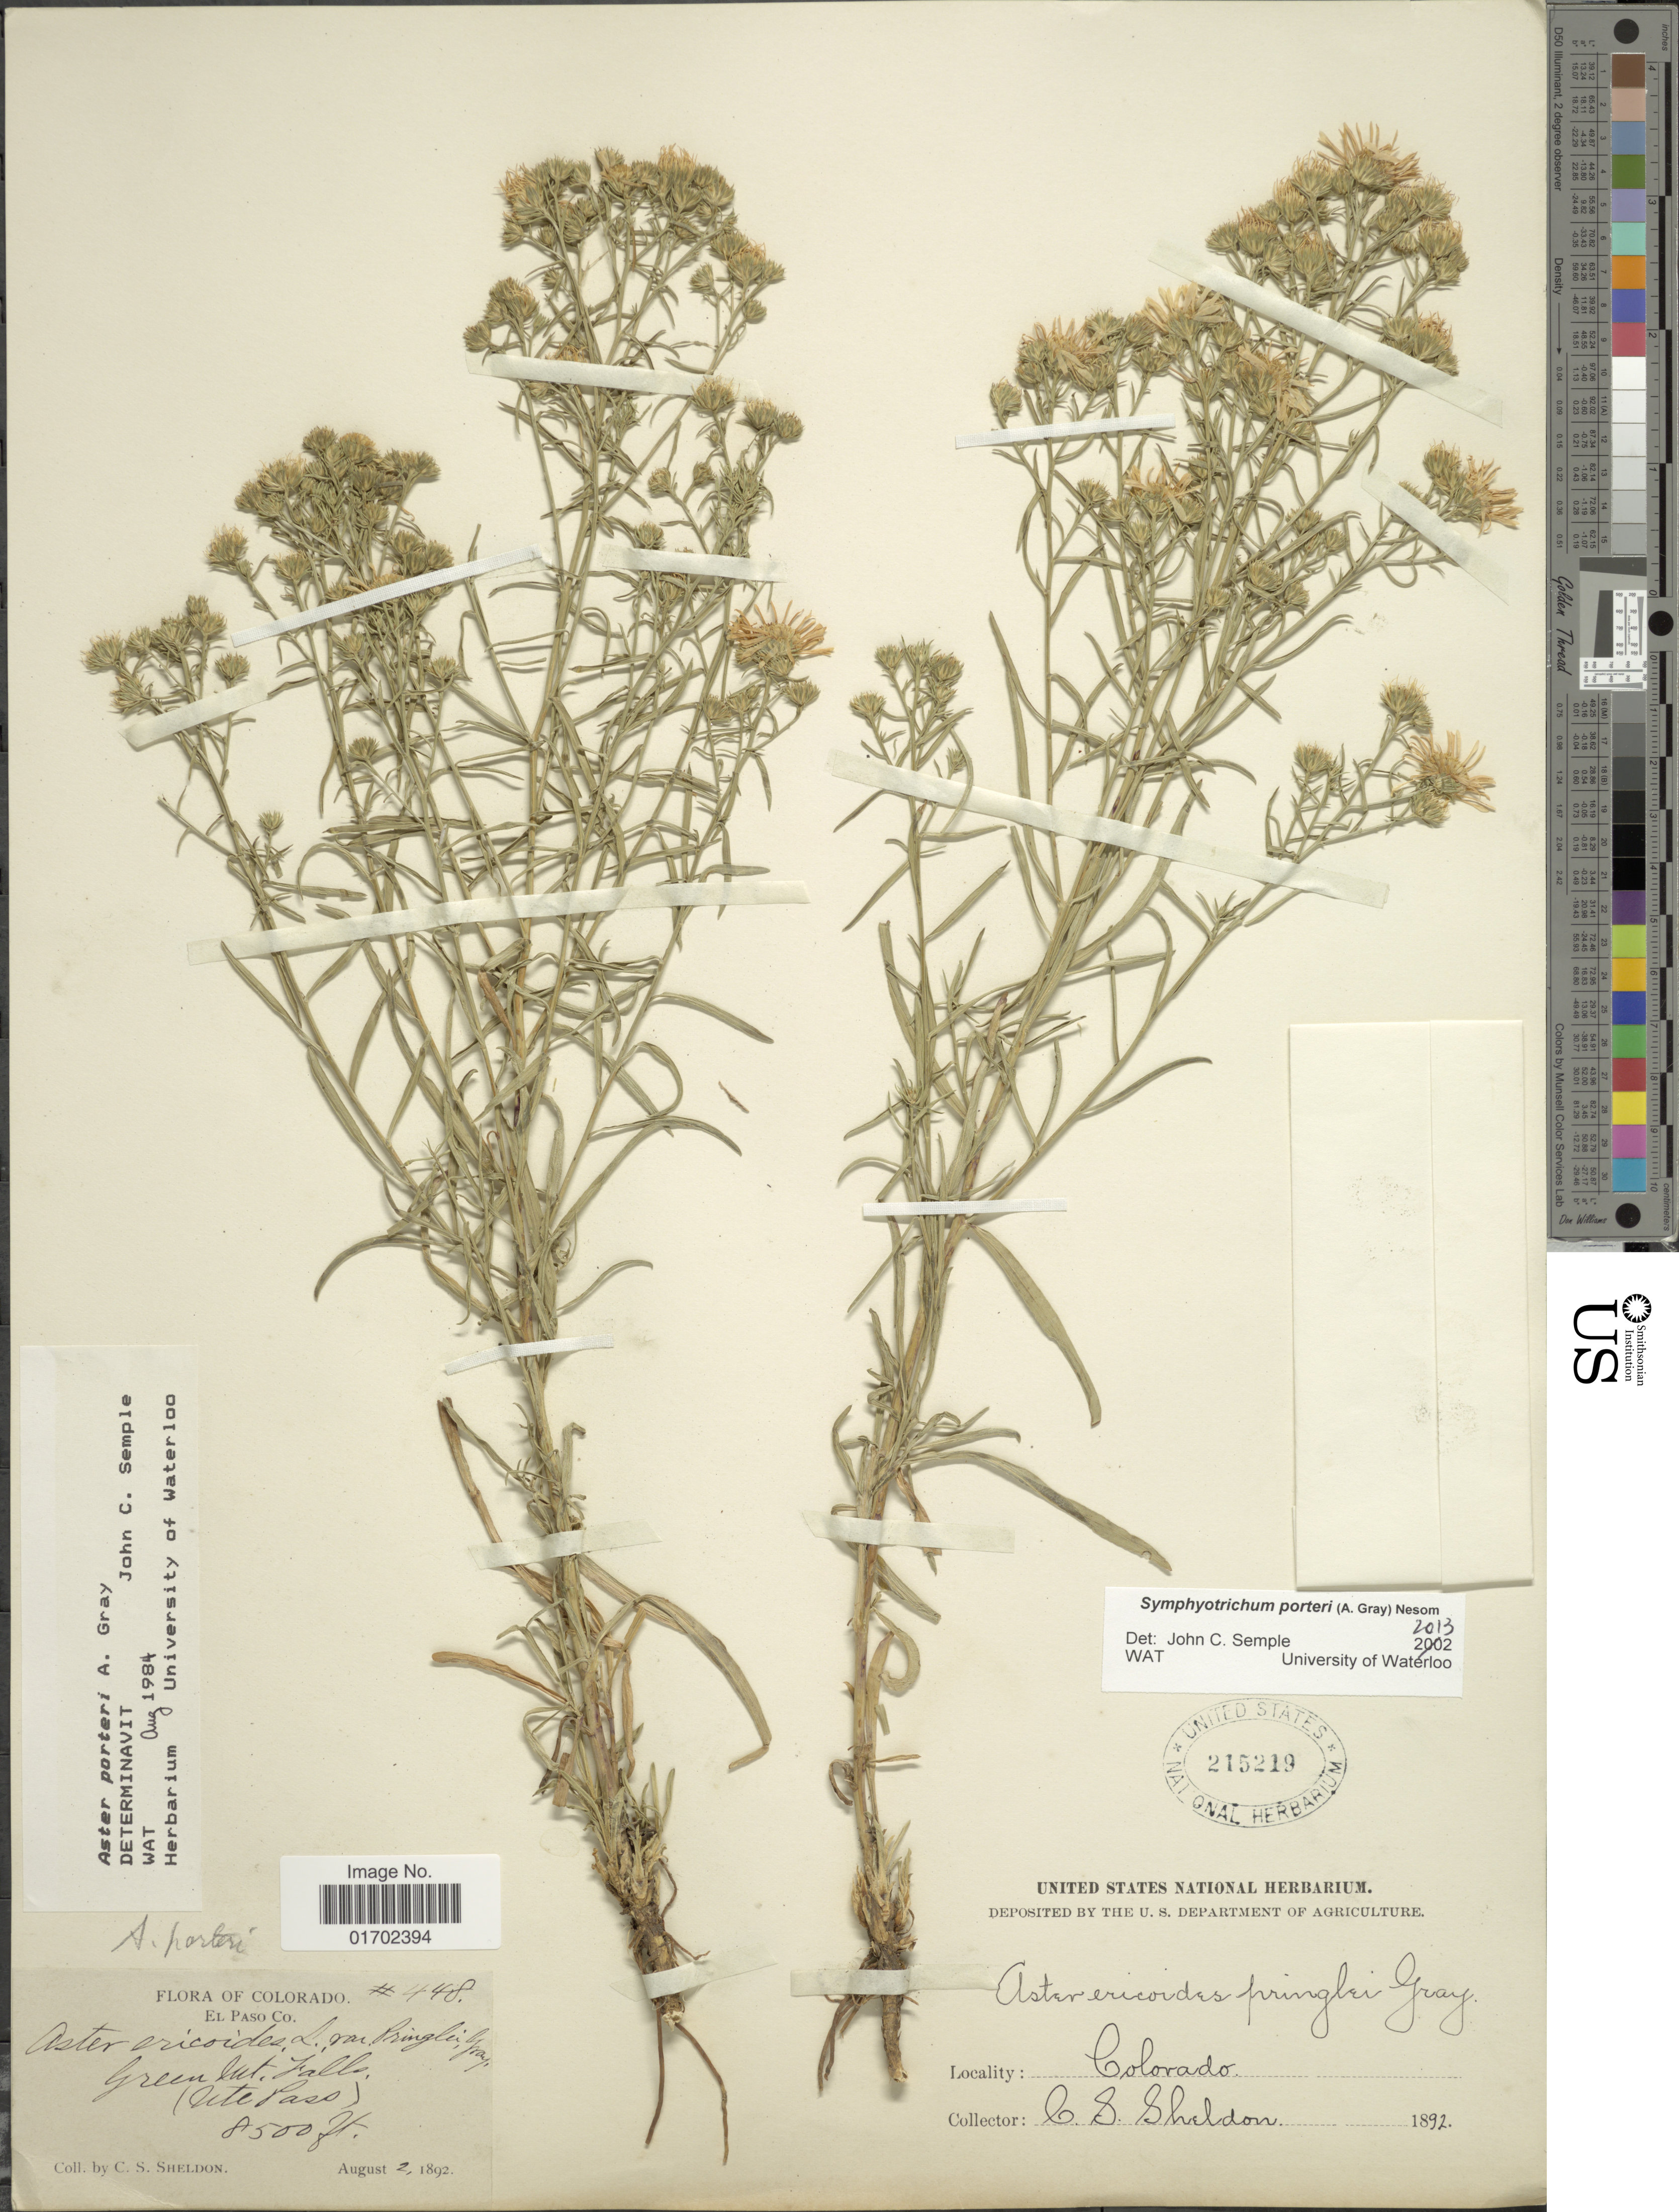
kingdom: Plantae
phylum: Tracheophyta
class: Magnoliopsida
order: Asterales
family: Asteraceae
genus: Symphyotrichum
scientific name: Symphyotrichum porteri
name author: (A. Gray) G.L. Nesom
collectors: C. S. Sheldon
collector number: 448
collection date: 1892-08-02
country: United States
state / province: Colorado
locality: Colorado. El Paso Co. Green Int. Falls, (Ute Pass).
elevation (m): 2591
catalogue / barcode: US 215219